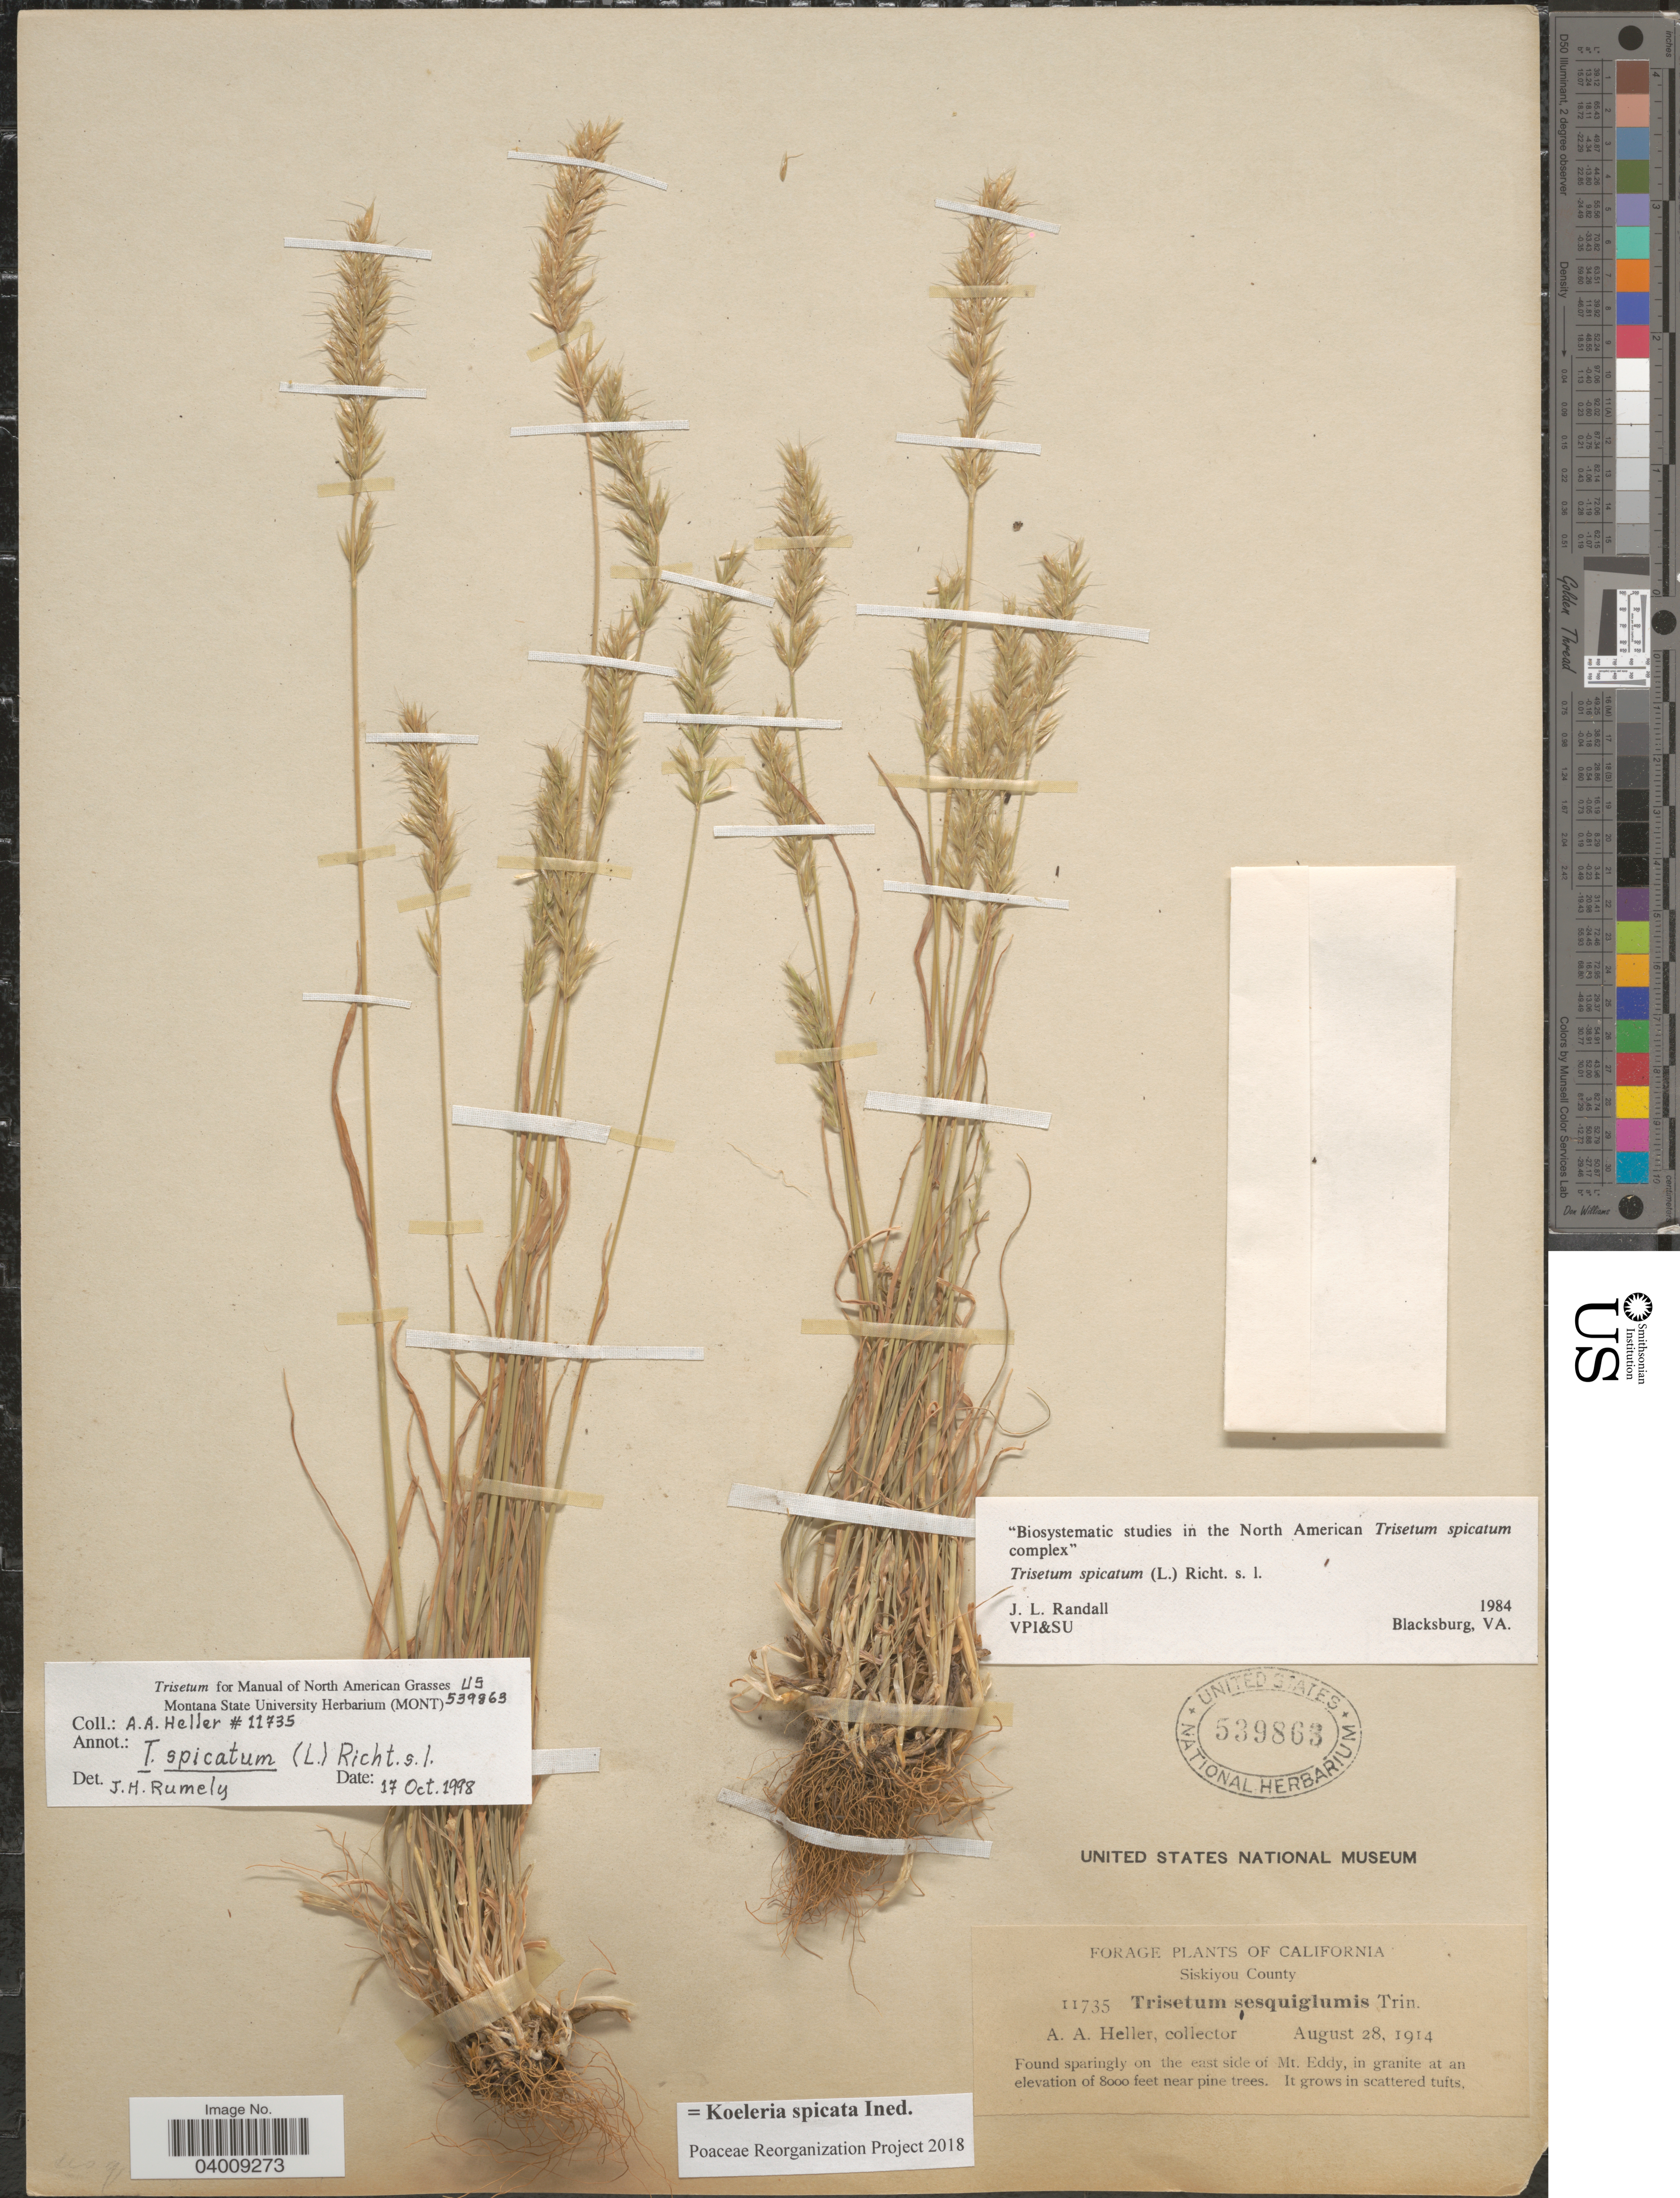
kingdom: Plantae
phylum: Tracheophyta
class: Liliopsida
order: Poales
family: Poaceae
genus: Koeleria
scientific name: Koeleria spicata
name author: (L.) Barberá et al.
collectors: A. A. Heller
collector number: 11735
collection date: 1914-08-28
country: United States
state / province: California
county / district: Siskiyou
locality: Siskiyou County. On the east side of Mt. Eddy.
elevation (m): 2438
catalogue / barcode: US 539863